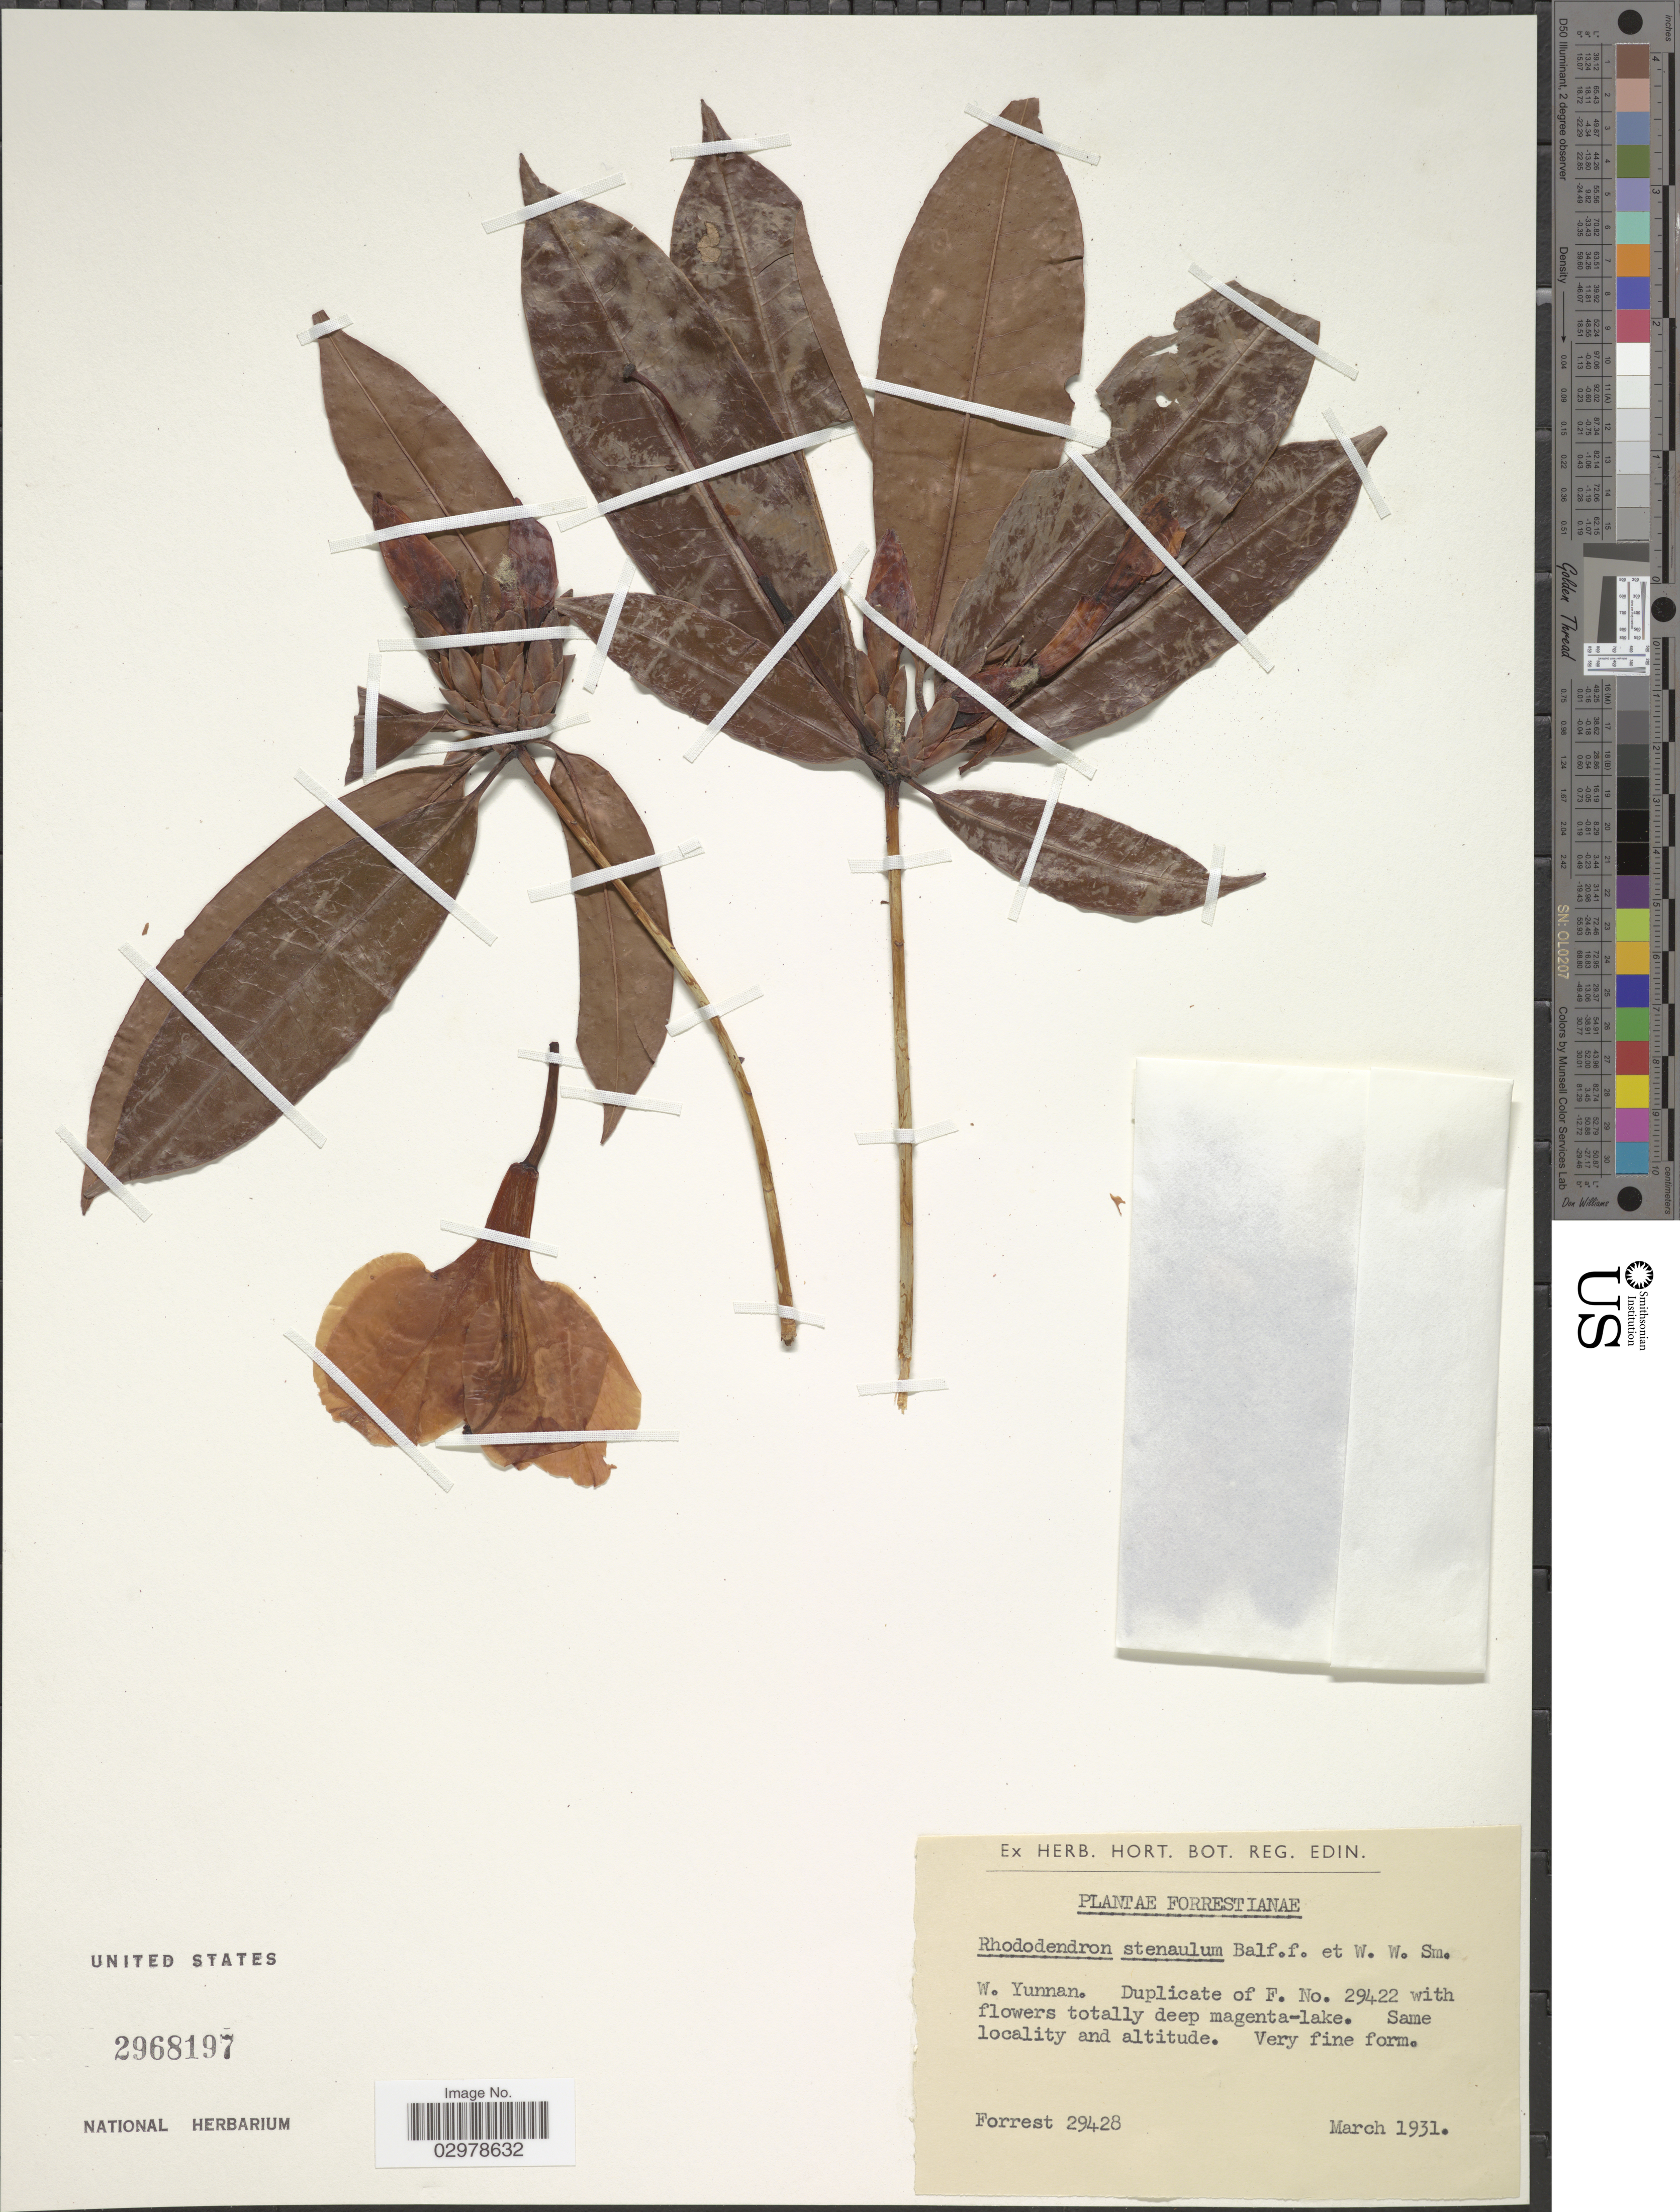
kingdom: Plantae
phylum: Tracheophyta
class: Magnoliopsida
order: Ericales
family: Ericaceae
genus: Rhododendron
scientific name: Rhododendron stenaulum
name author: Balf. f. & W.W. Sm.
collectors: -. Forrest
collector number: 29428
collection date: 1931-03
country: China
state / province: Yunnan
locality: W. Yunnan.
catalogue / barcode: US 2968197